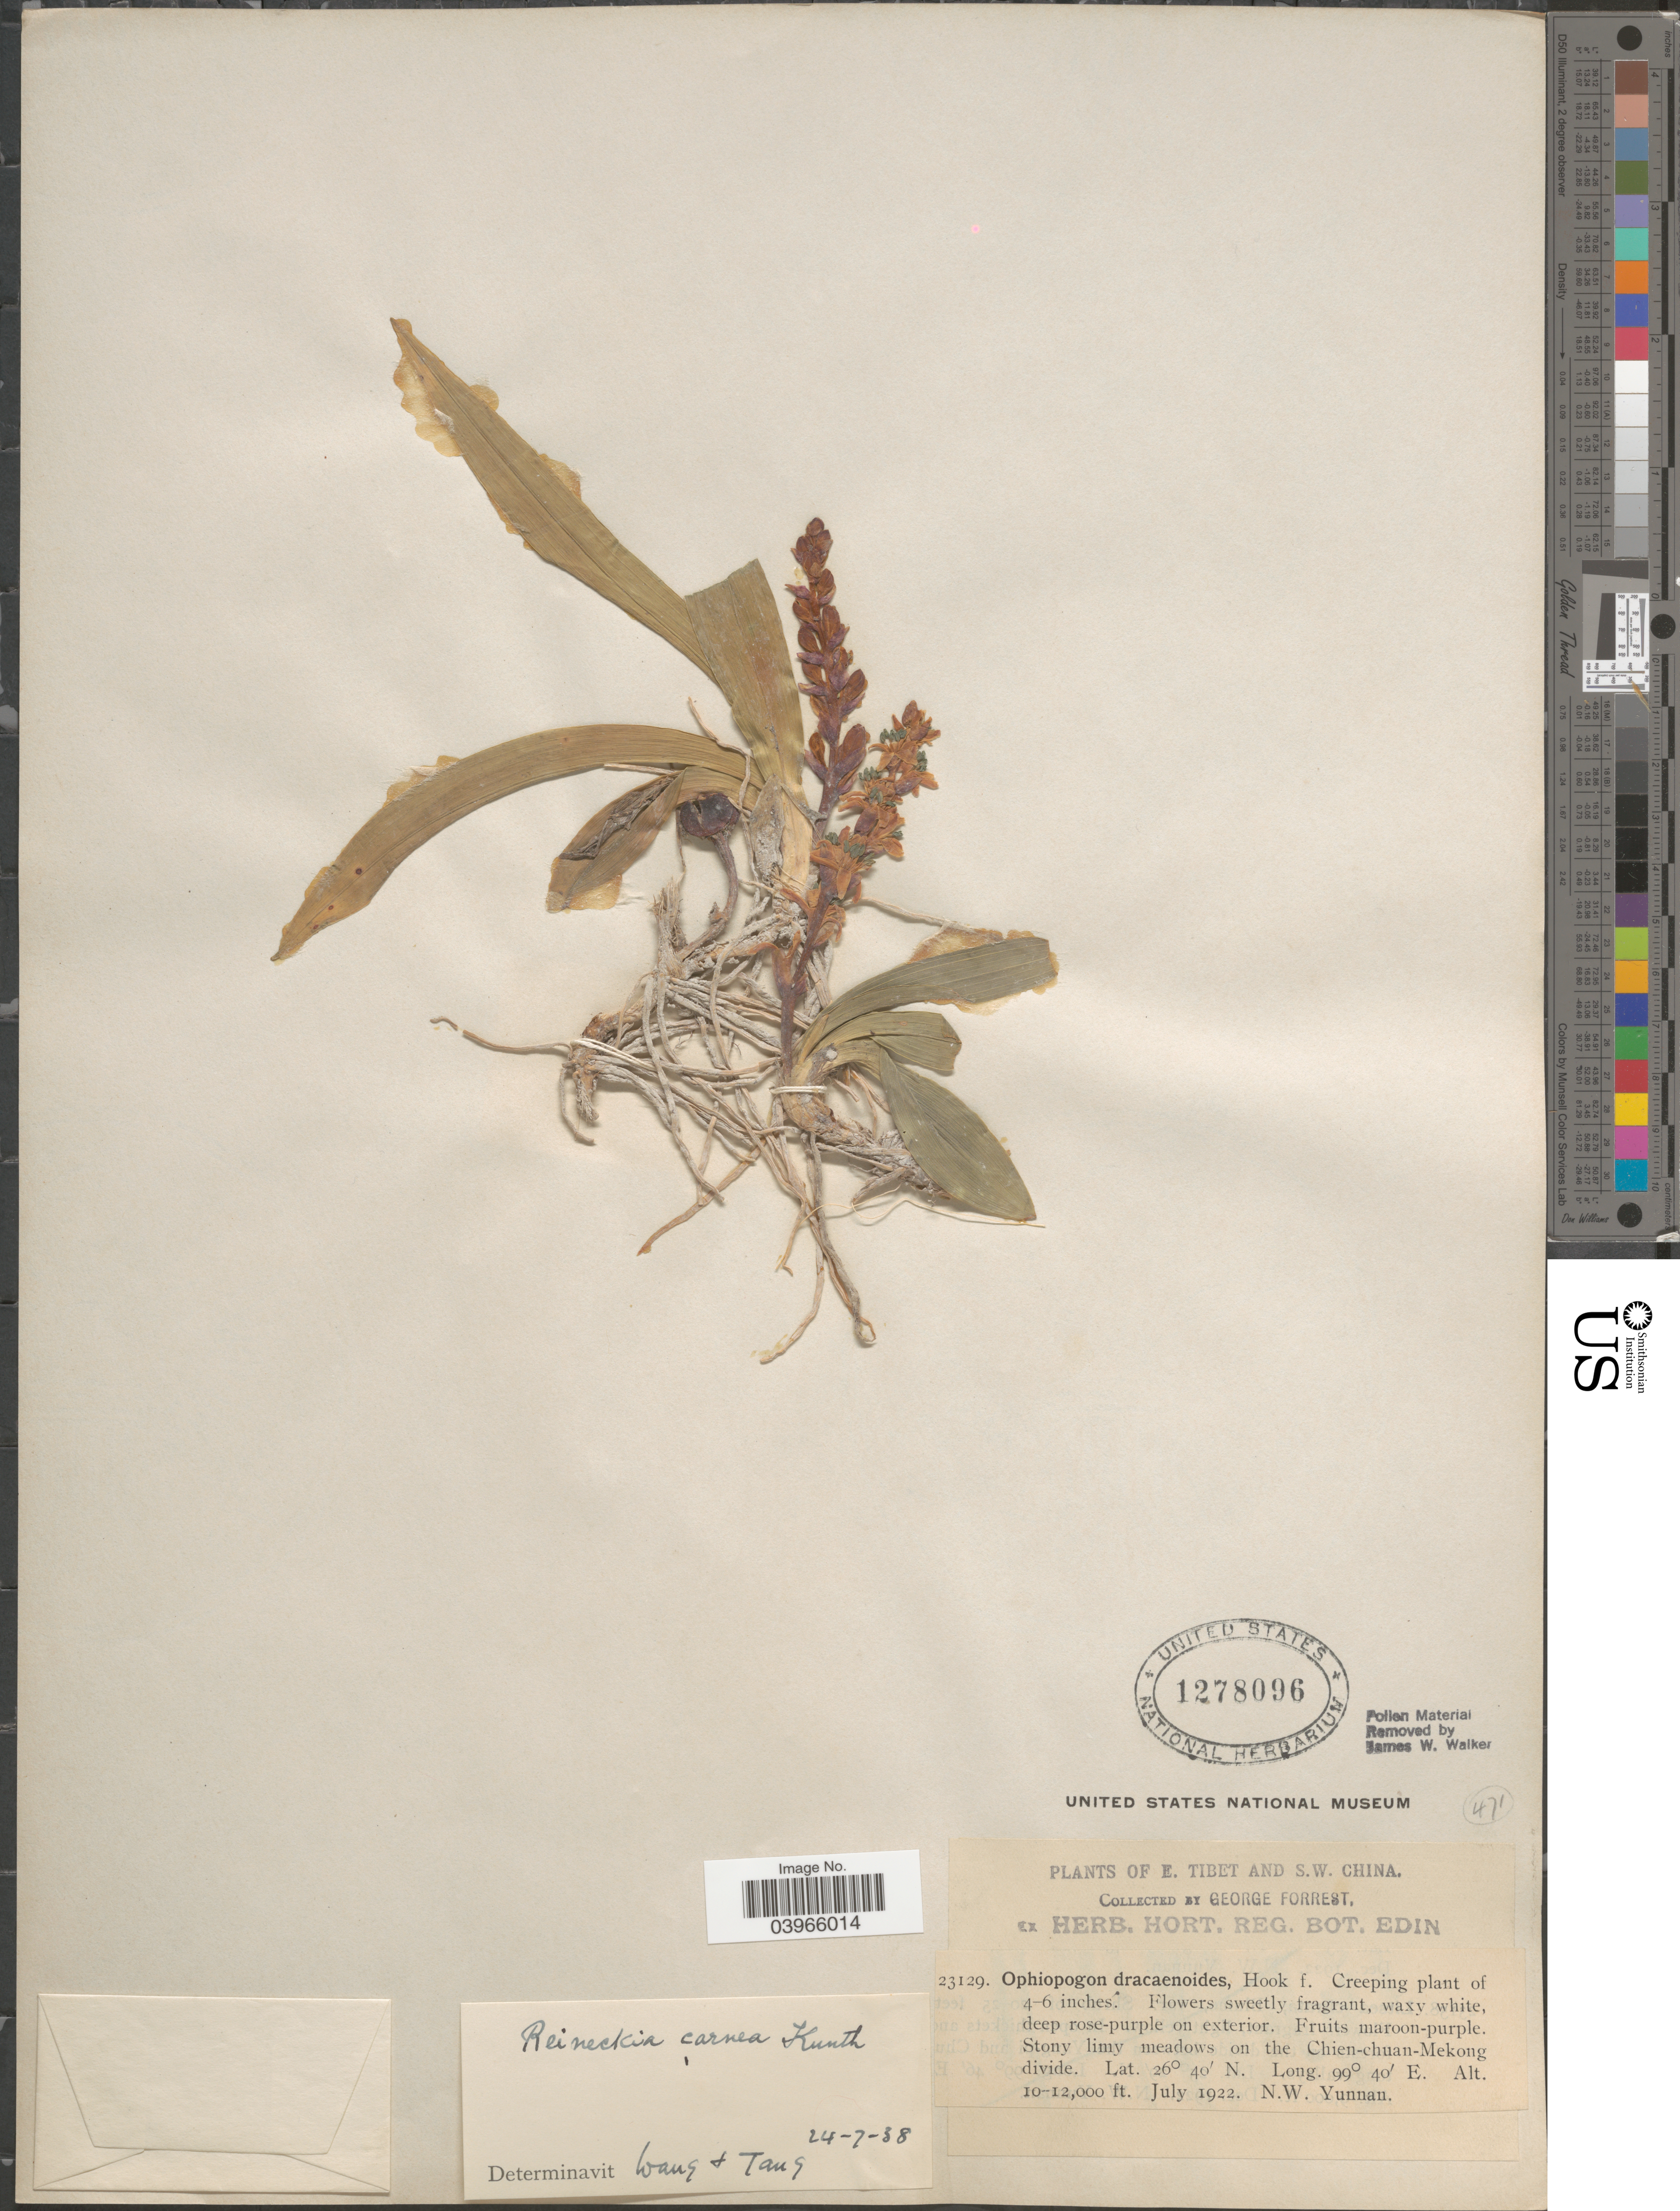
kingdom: Plantae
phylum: Tracheophyta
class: Liliopsida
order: Asparagales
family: Asparagaceae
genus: Reineckea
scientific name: Reineckea carnea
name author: (Andrews) Kunth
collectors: G. Forrest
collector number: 23129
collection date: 1922-07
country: China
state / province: Yunnan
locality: S.W. China. On the Chien-chuan-Mekong divide. N.W. Yunnan.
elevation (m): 3048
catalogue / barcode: US 1278096